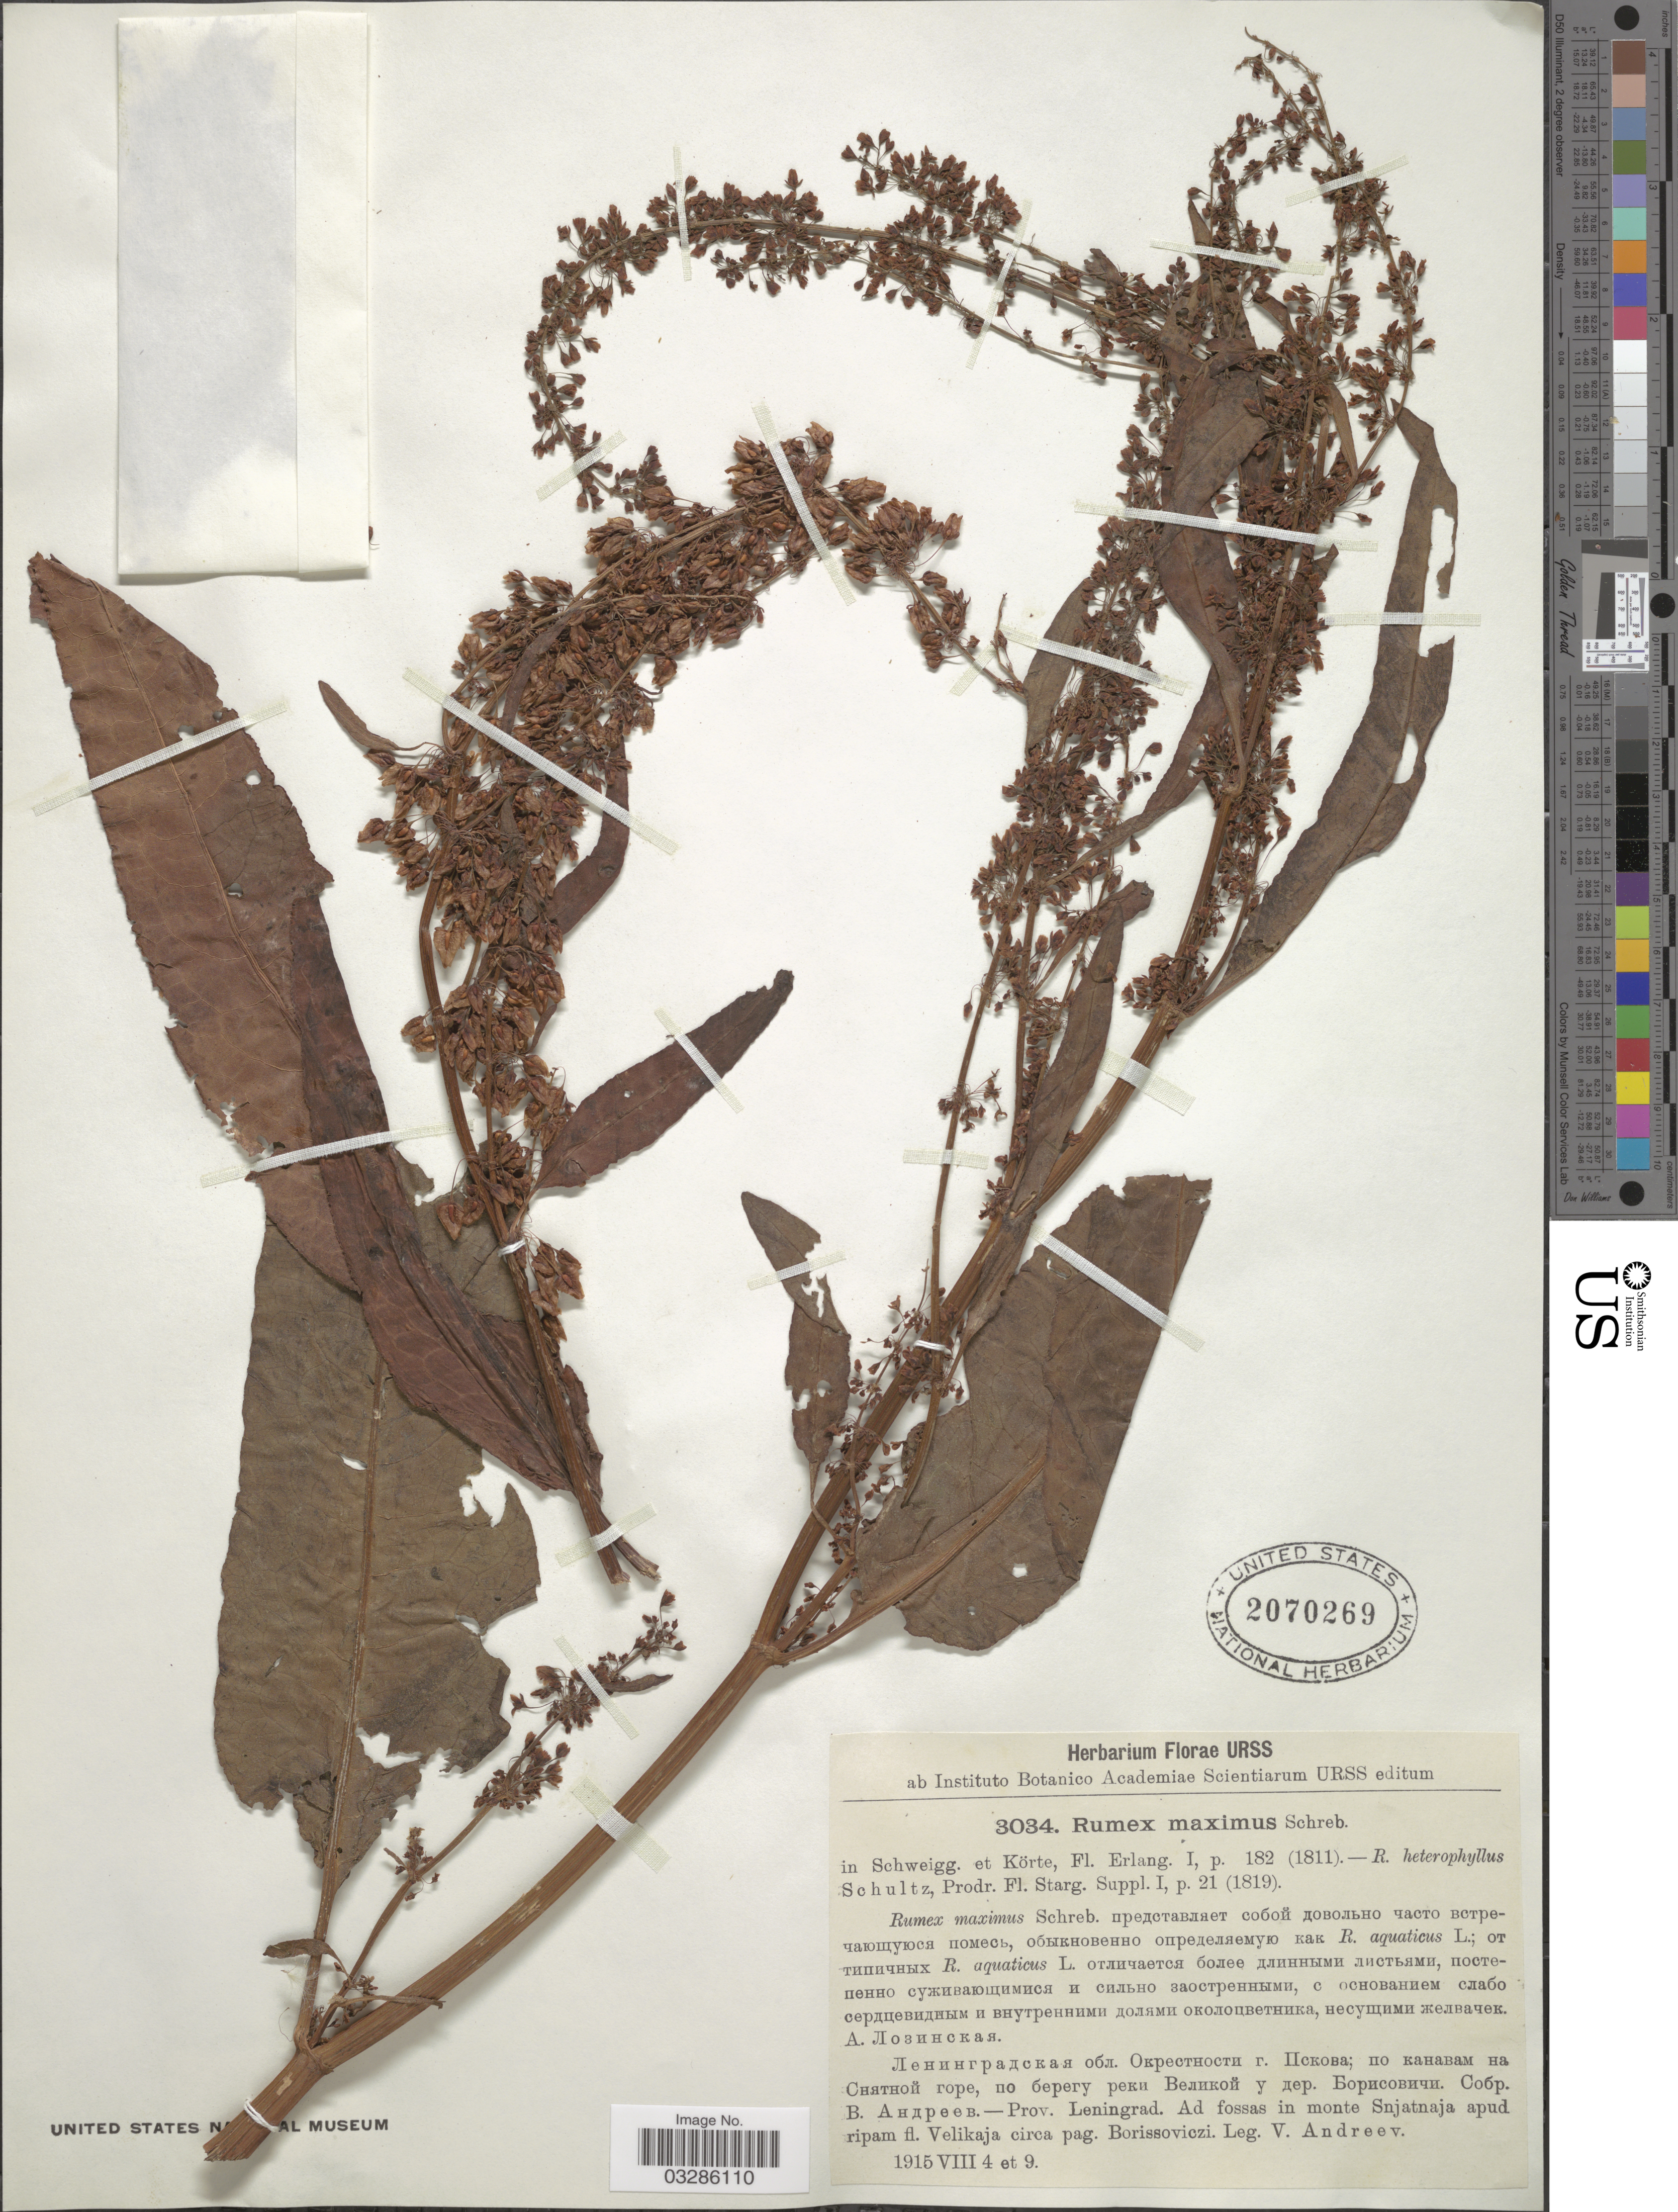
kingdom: Plantae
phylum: Tracheophyta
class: Magnoliopsida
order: Caryophyllales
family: Polygonaceae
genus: Rumex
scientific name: Rumex x maximus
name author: Schreb.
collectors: V. Andreev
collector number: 3034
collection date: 1915-08-04/1915-08-09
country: Russian Federation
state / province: Leningrad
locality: Prov. Leningrad. Ad fossas in monte Snjatnaja apud ripam fl. Velikaja circa pag. Borissoviczi.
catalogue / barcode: US 2070269